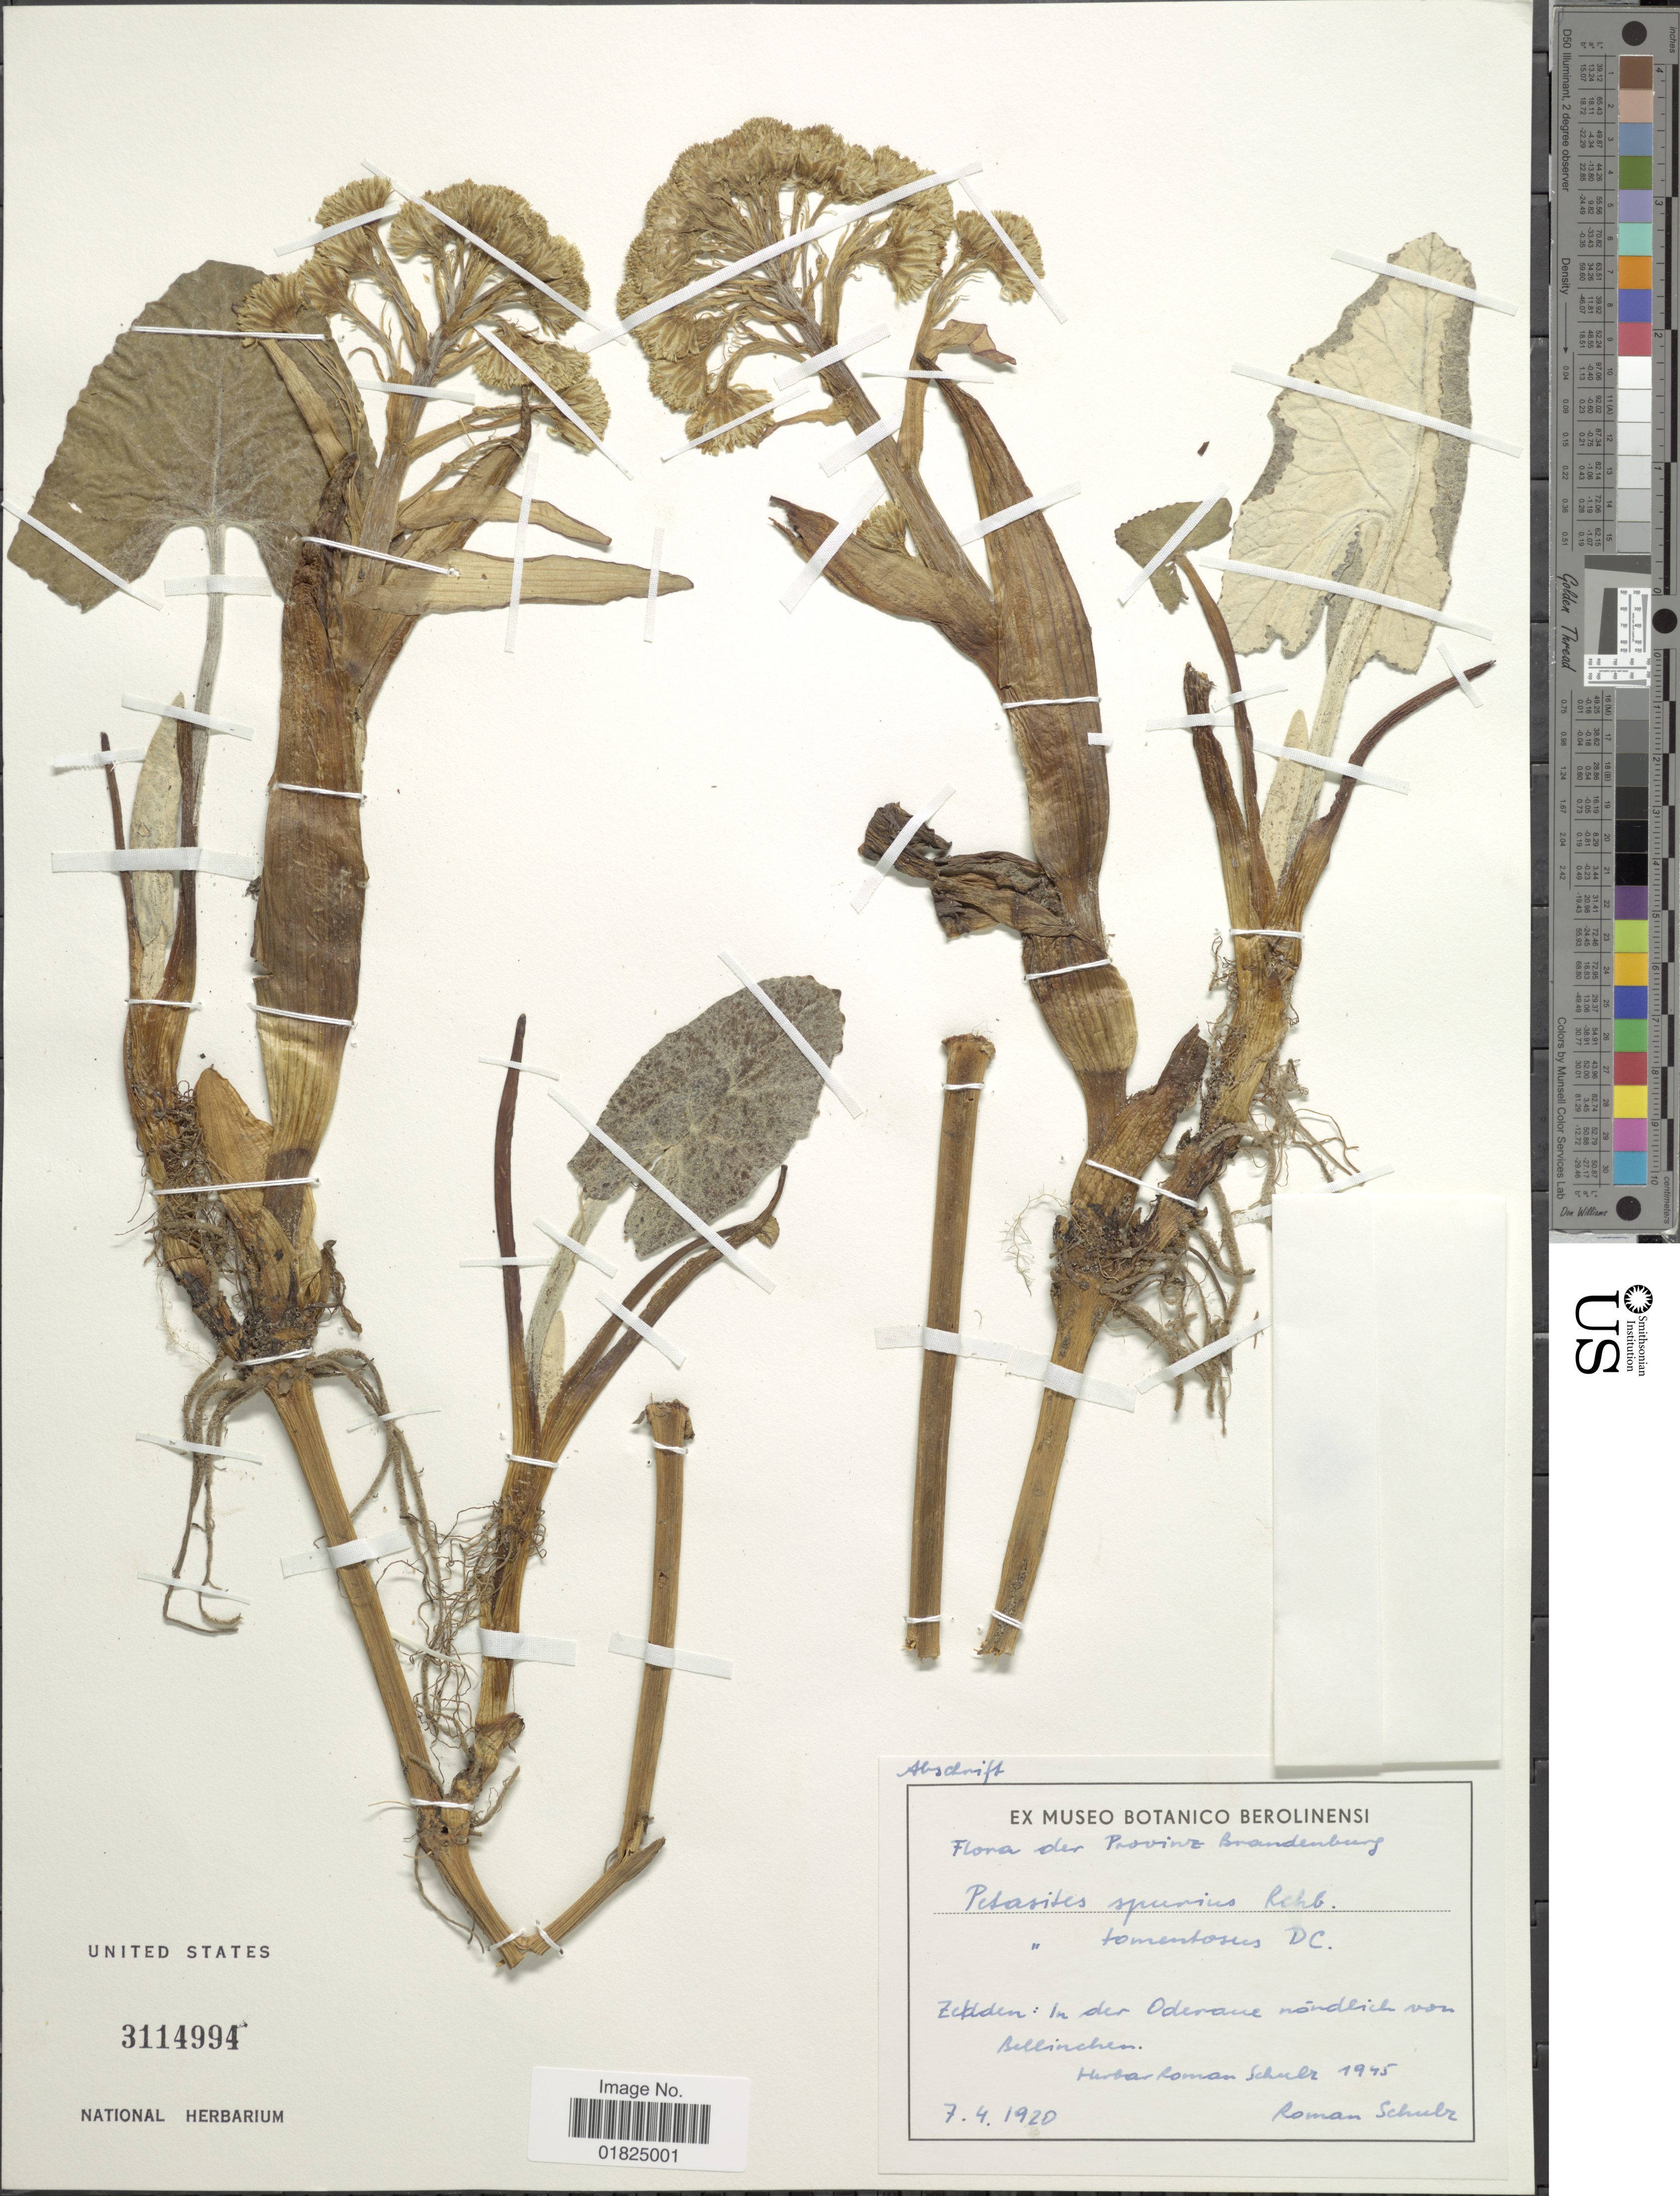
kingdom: Plantae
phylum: Tracheophyta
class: Magnoliopsida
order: Asterales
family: Asteraceae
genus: Petasites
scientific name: Petasites spurius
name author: (Retz.) Rchb.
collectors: R. Schulz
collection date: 1920-04-07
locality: Zelden: In der Oderane nördlich von Bellinchum [interpreted]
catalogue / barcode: US 3114994